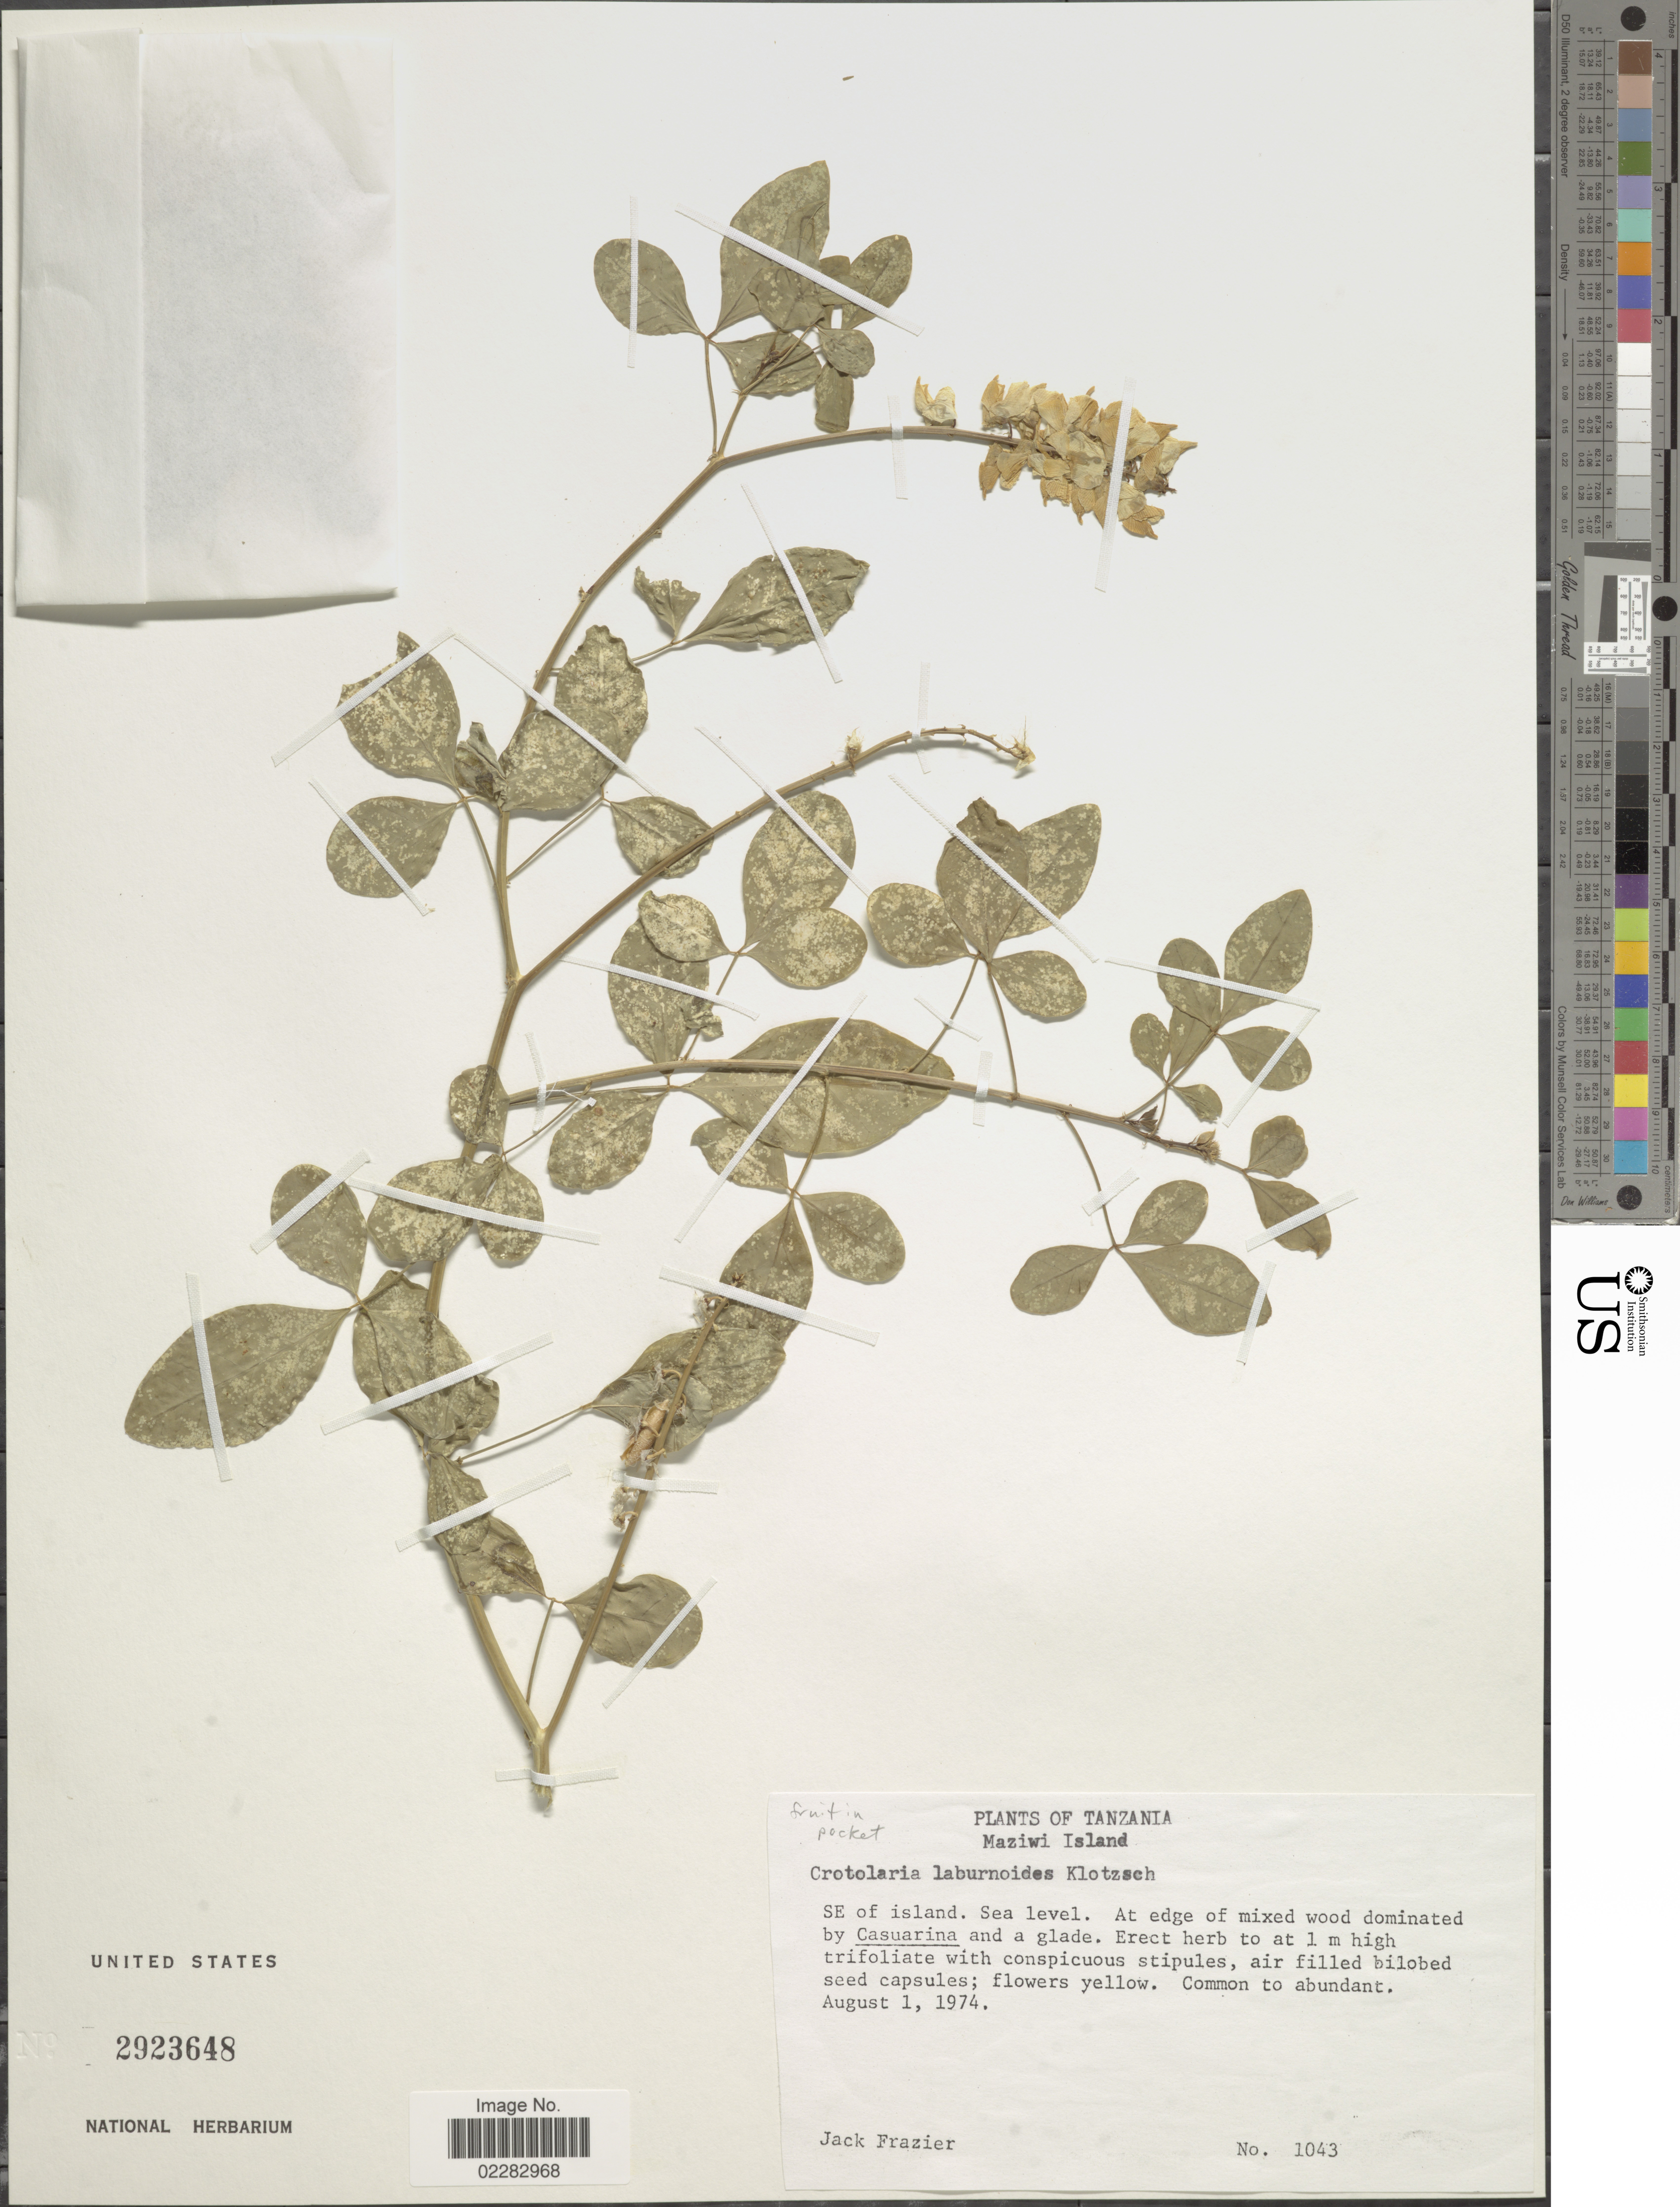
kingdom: Plantae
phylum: Tracheophyta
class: Magnoliopsida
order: Fabales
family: Fabaceae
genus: Crotalaria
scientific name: Crotalaria laburnoides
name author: Klotzsch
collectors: J. Frazier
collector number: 1043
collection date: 1974-08-01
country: Tanzania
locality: Maziwi Island, SE of island, at edge of mixed wood.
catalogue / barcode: US 2923648